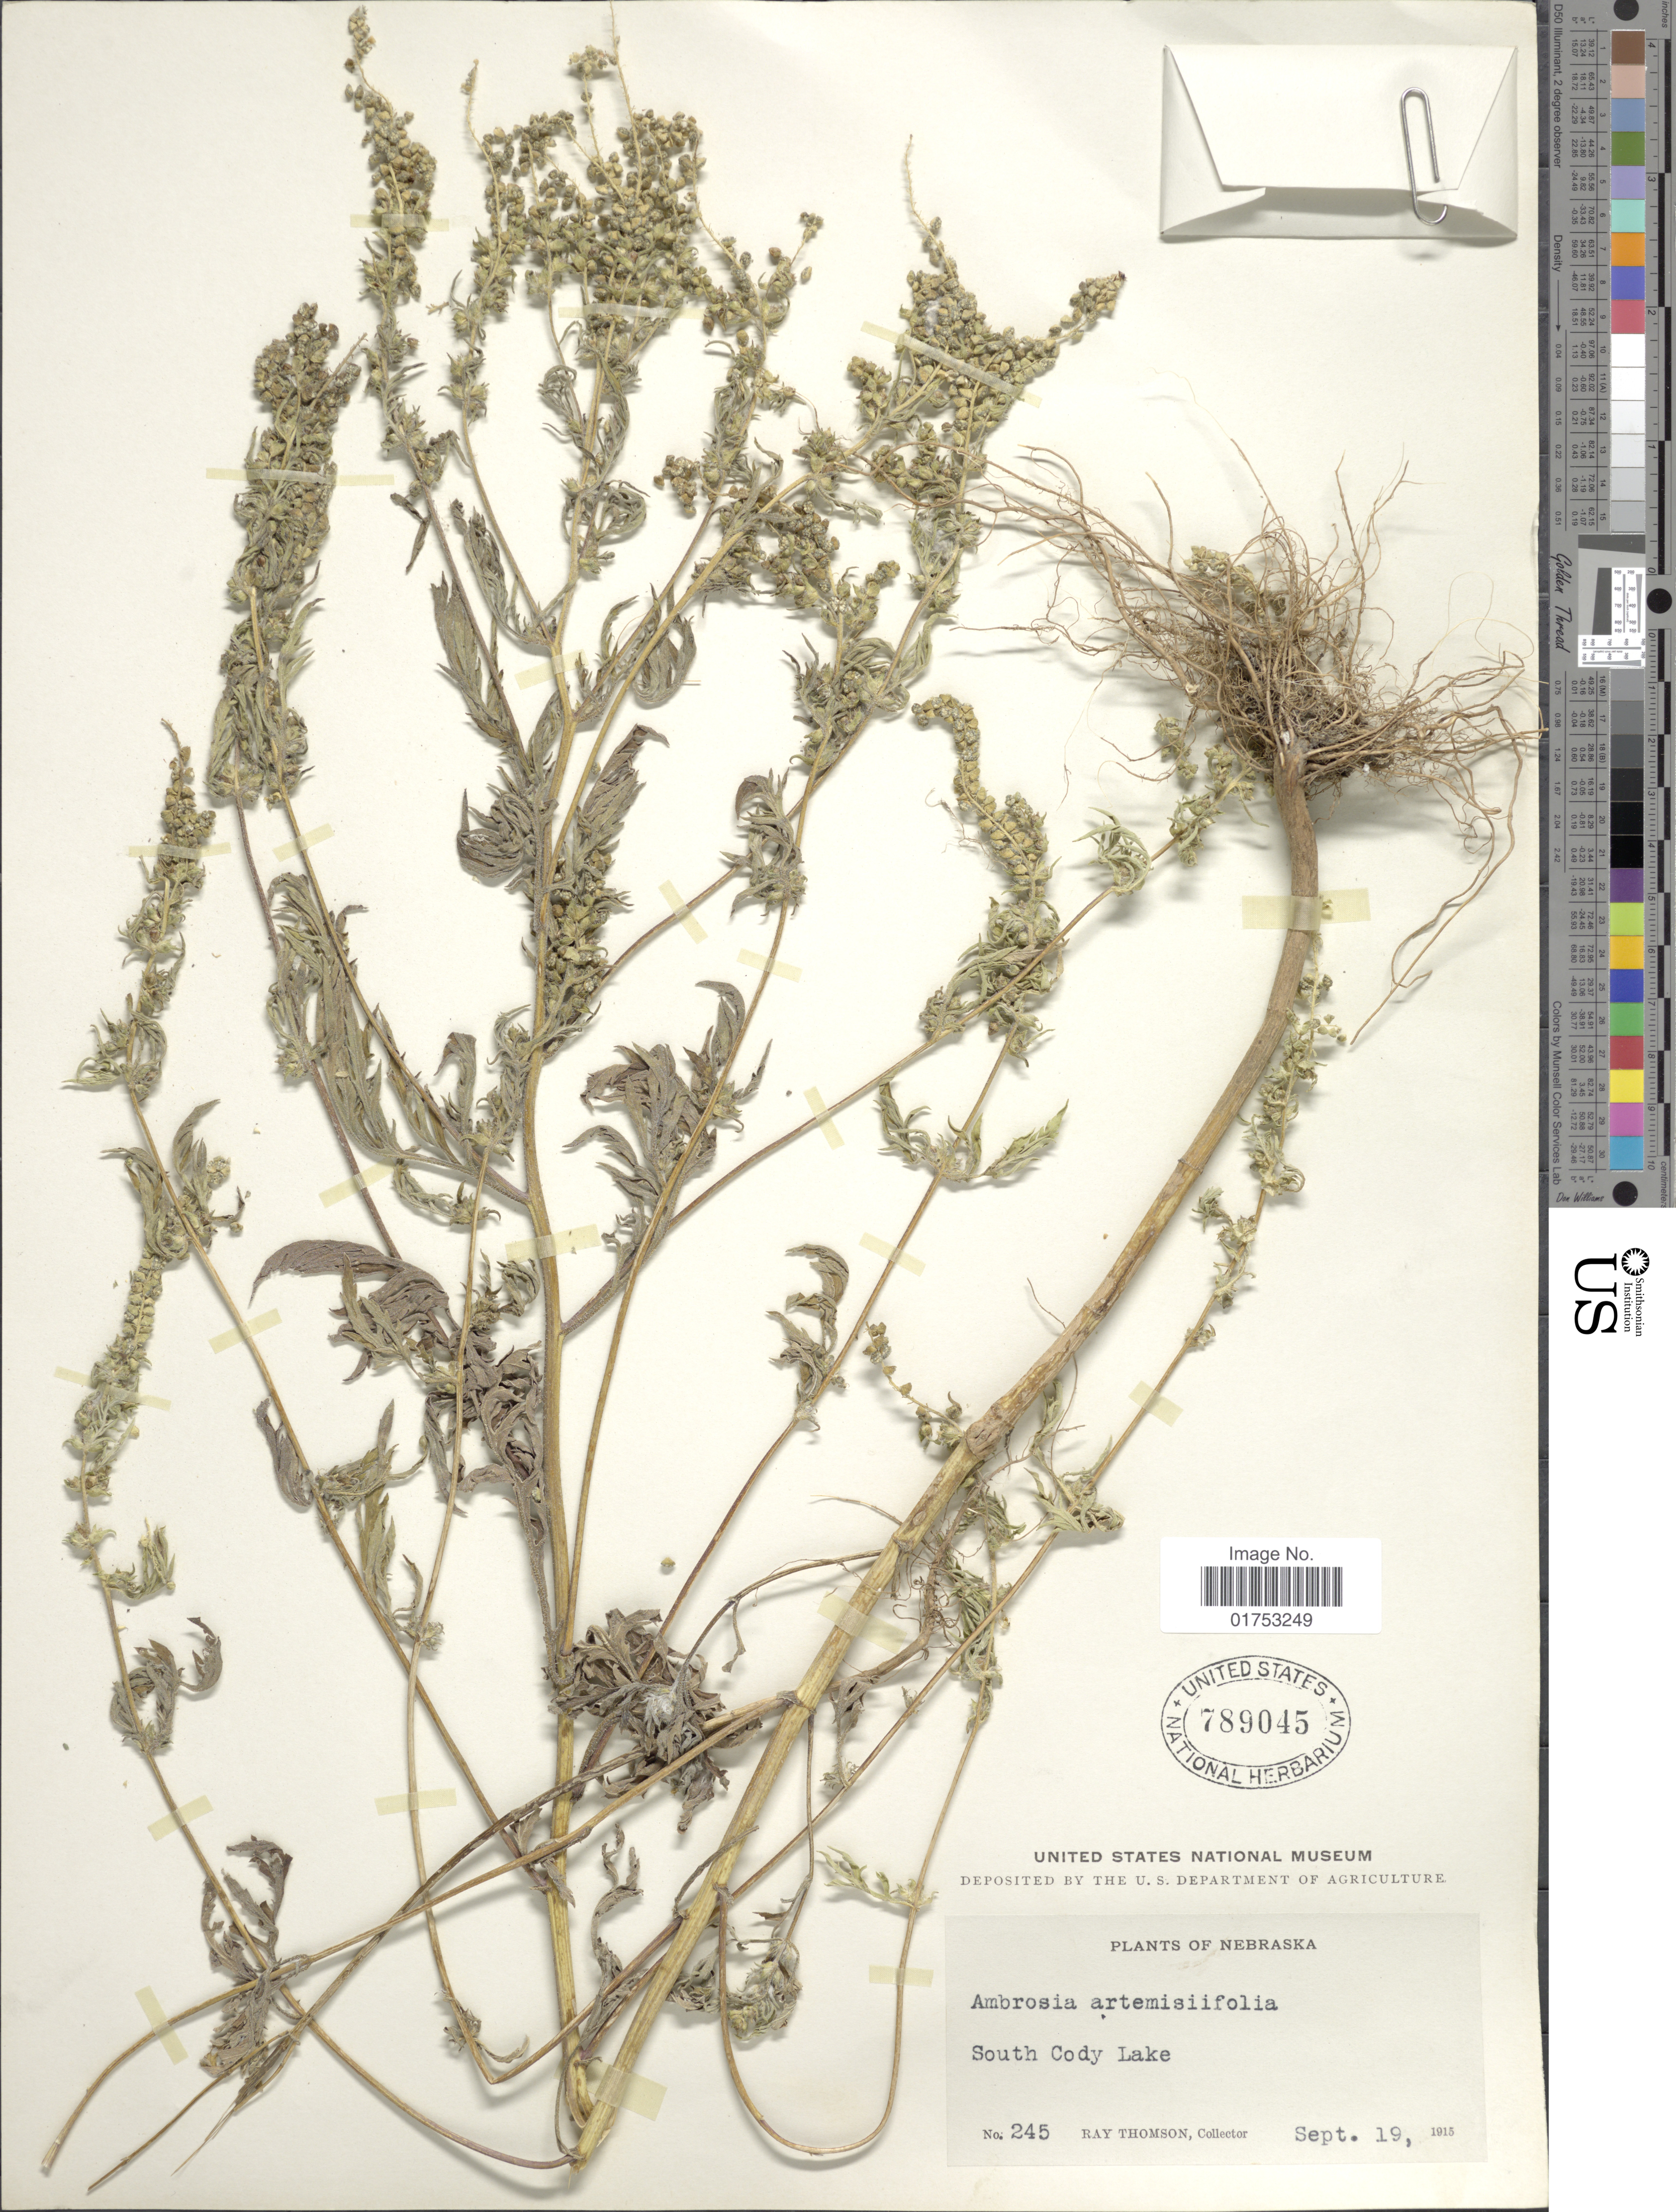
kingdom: Plantae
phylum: Tracheophyta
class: Magnoliopsida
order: Asterales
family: Asteraceae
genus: Ambrosia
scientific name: Ambrosia artemisiifolia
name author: L.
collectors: R. Thomson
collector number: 245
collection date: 1915-09-19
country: United States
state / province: Nebraska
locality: South Cody Lake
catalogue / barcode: US 789045